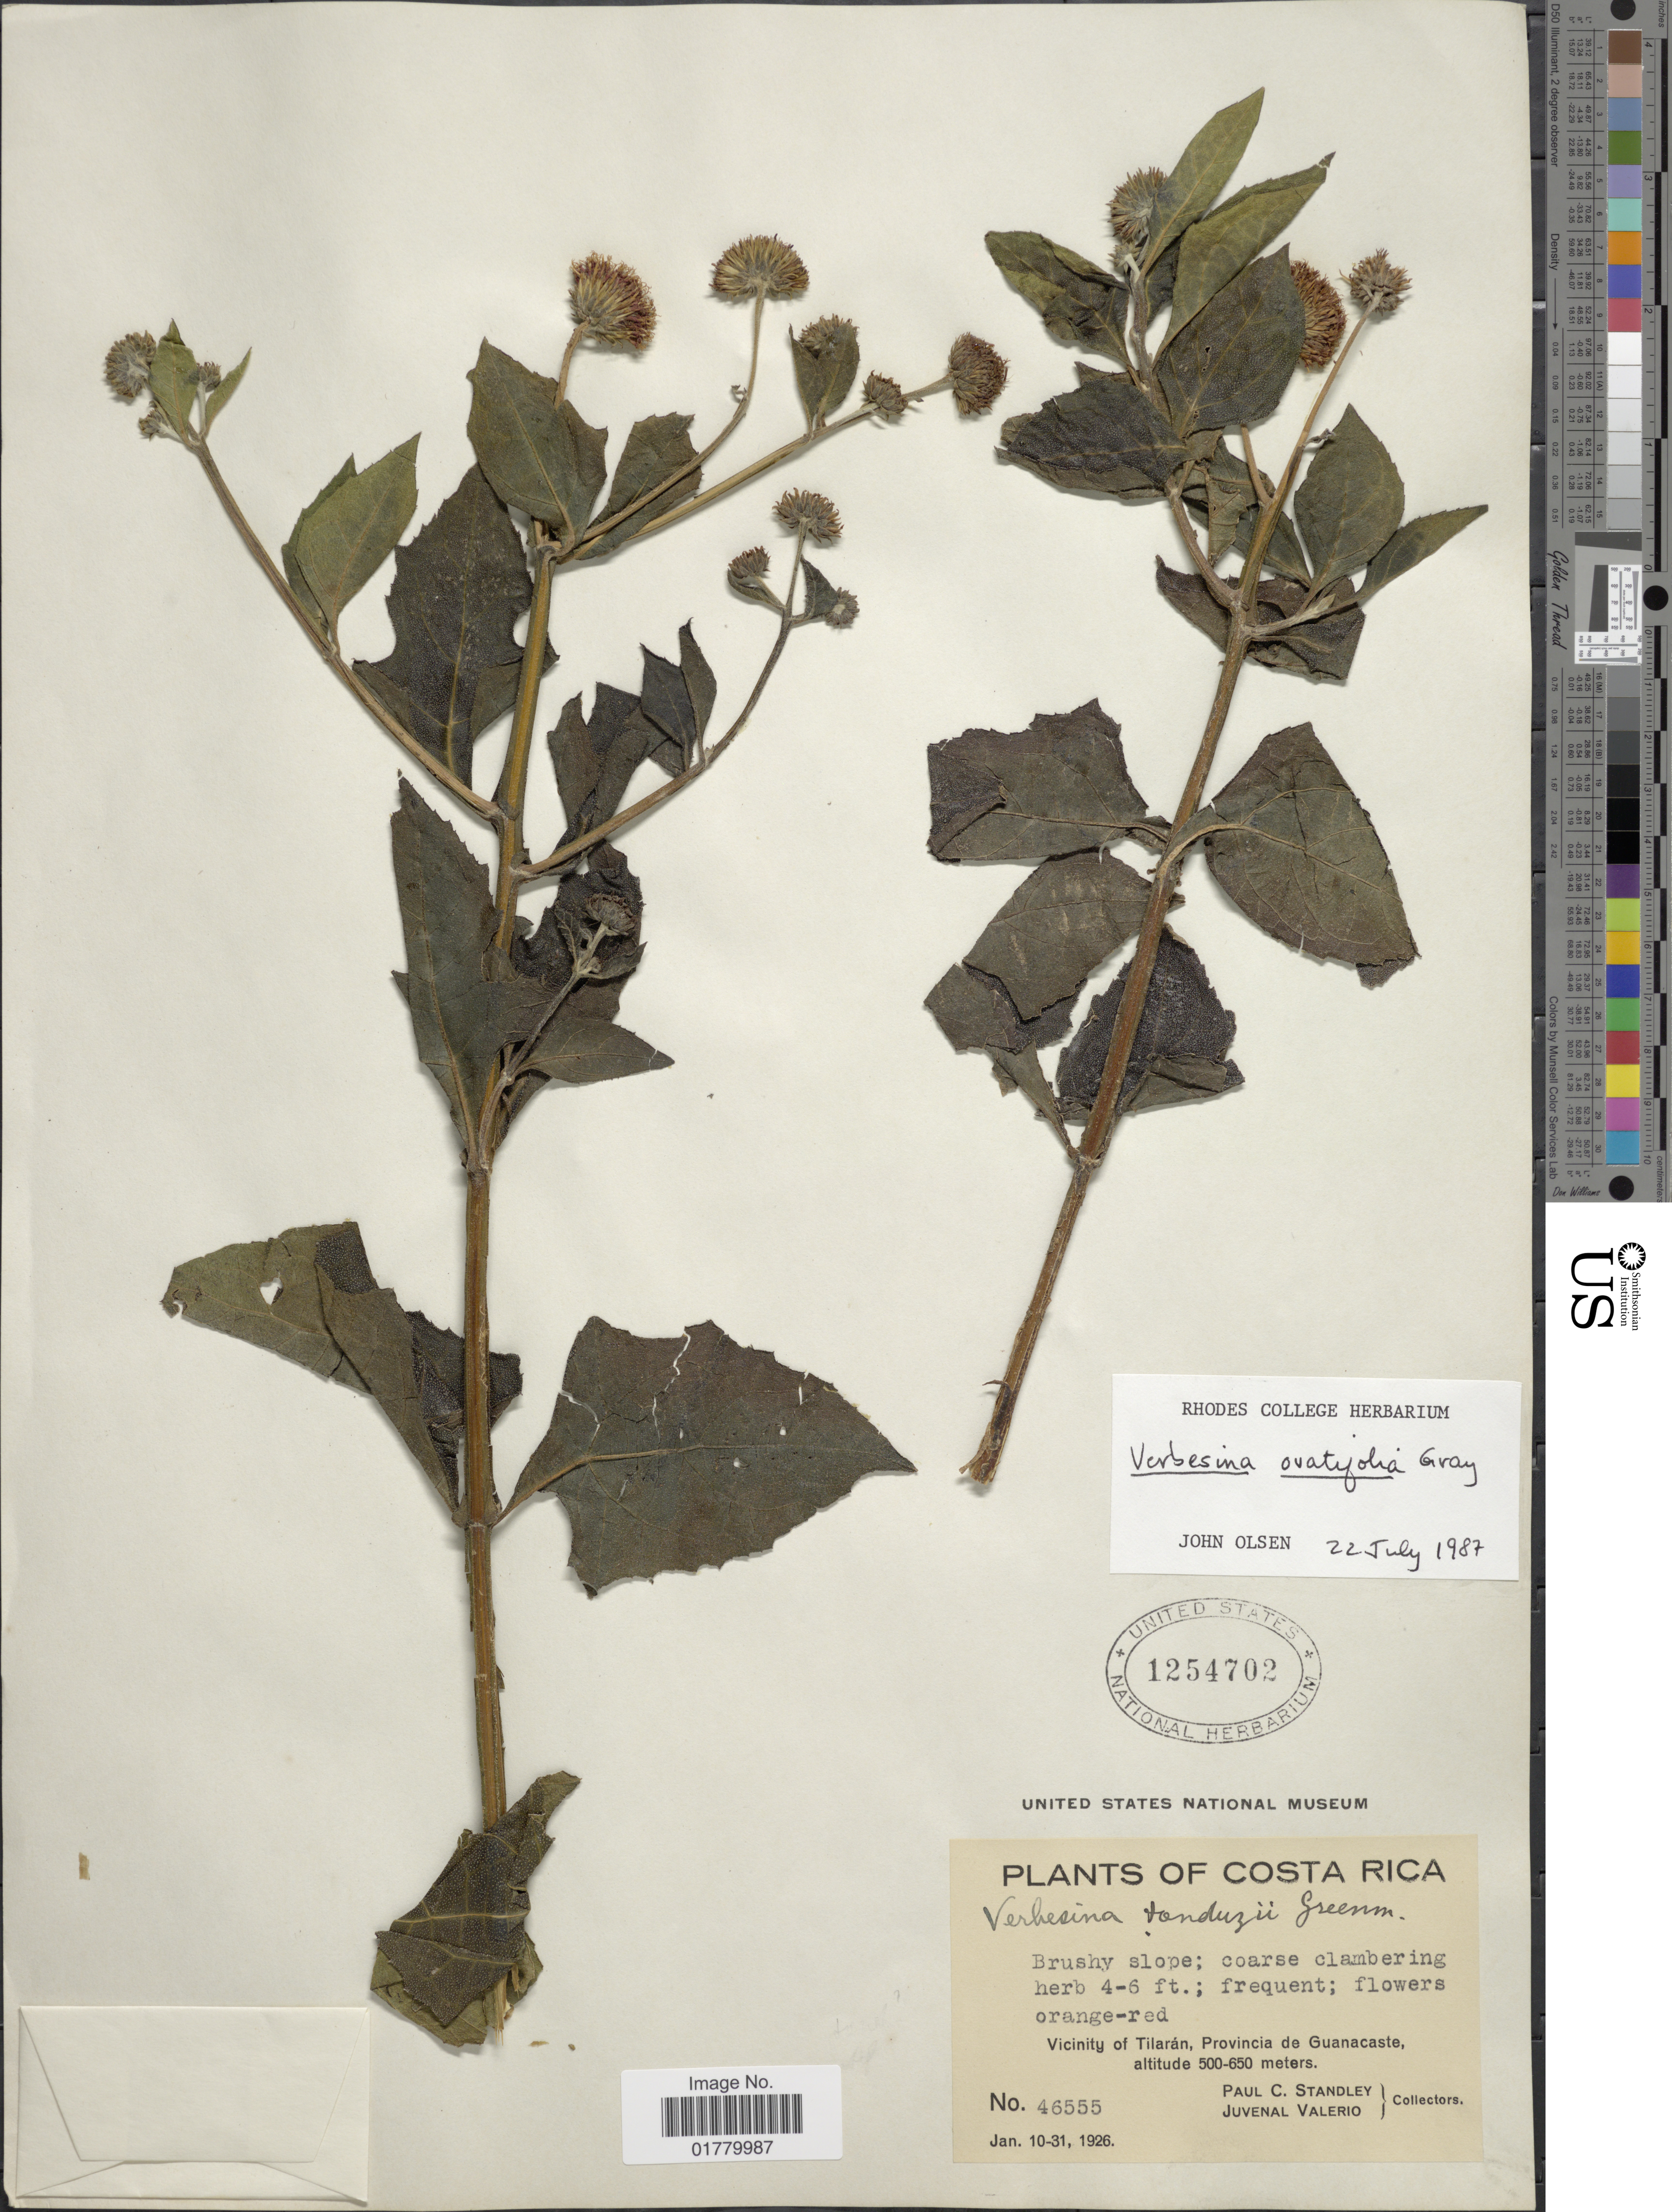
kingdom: Plantae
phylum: Tracheophyta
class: Magnoliopsida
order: Asterales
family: Asteraceae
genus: Verbesina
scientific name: Verbesina ovatifolia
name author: A. Gray ex Hemsl.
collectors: P. C. Standley & J. Valerio R.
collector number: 46555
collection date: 1926-01-10/1926-01-31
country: Costa Rica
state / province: Guanacaste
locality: Vicinity of Tilarán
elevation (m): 500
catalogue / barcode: US 1254702